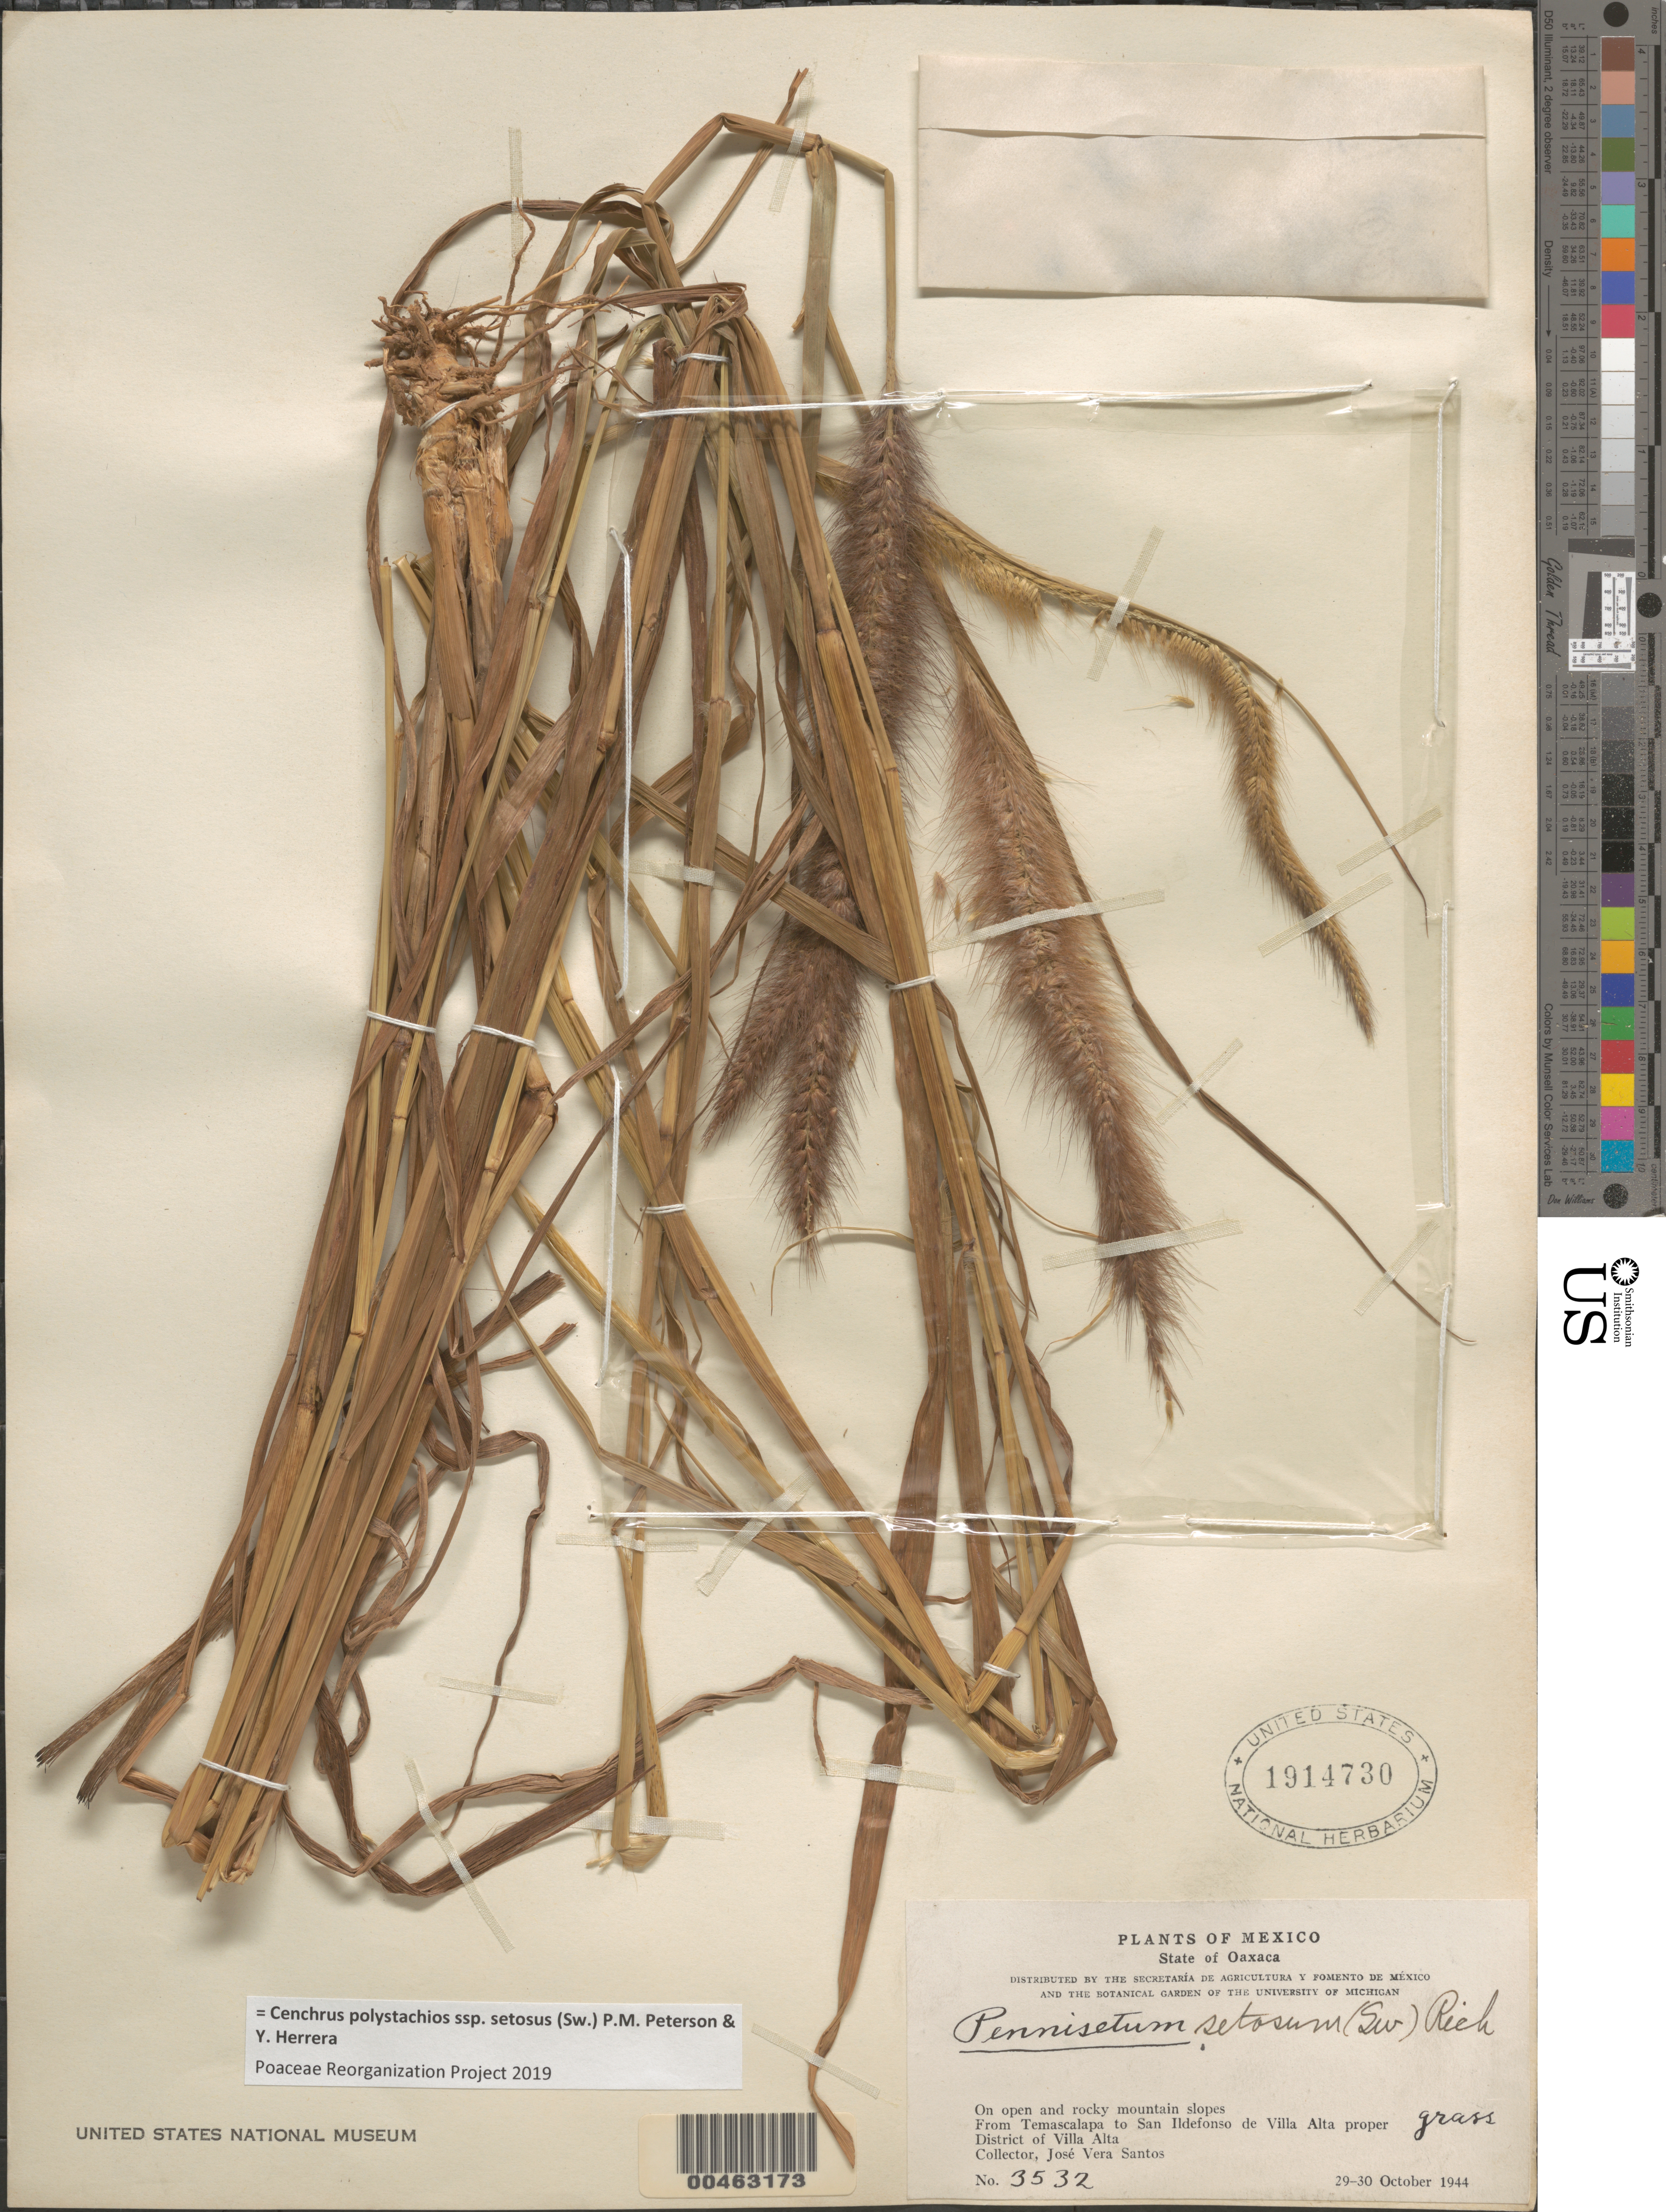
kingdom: Plantae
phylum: Tracheophyta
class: Liliopsida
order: Poales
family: Poaceae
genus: Cenchrus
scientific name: Cenchrus polystachios subsp. setosus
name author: (Sw.) P.M. Peterson & Y. Herrera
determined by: Poaceae Reorganization Project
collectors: J. V. Santos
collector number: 3532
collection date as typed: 29 Oct 1944 to 30 Oct 1944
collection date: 1944-10-29/1944-10-30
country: Mexico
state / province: Oaxaca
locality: From Temascalapa to San Ildefonso de Villa Alta proper, Villa Alta Dist.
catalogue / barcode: US 1914730